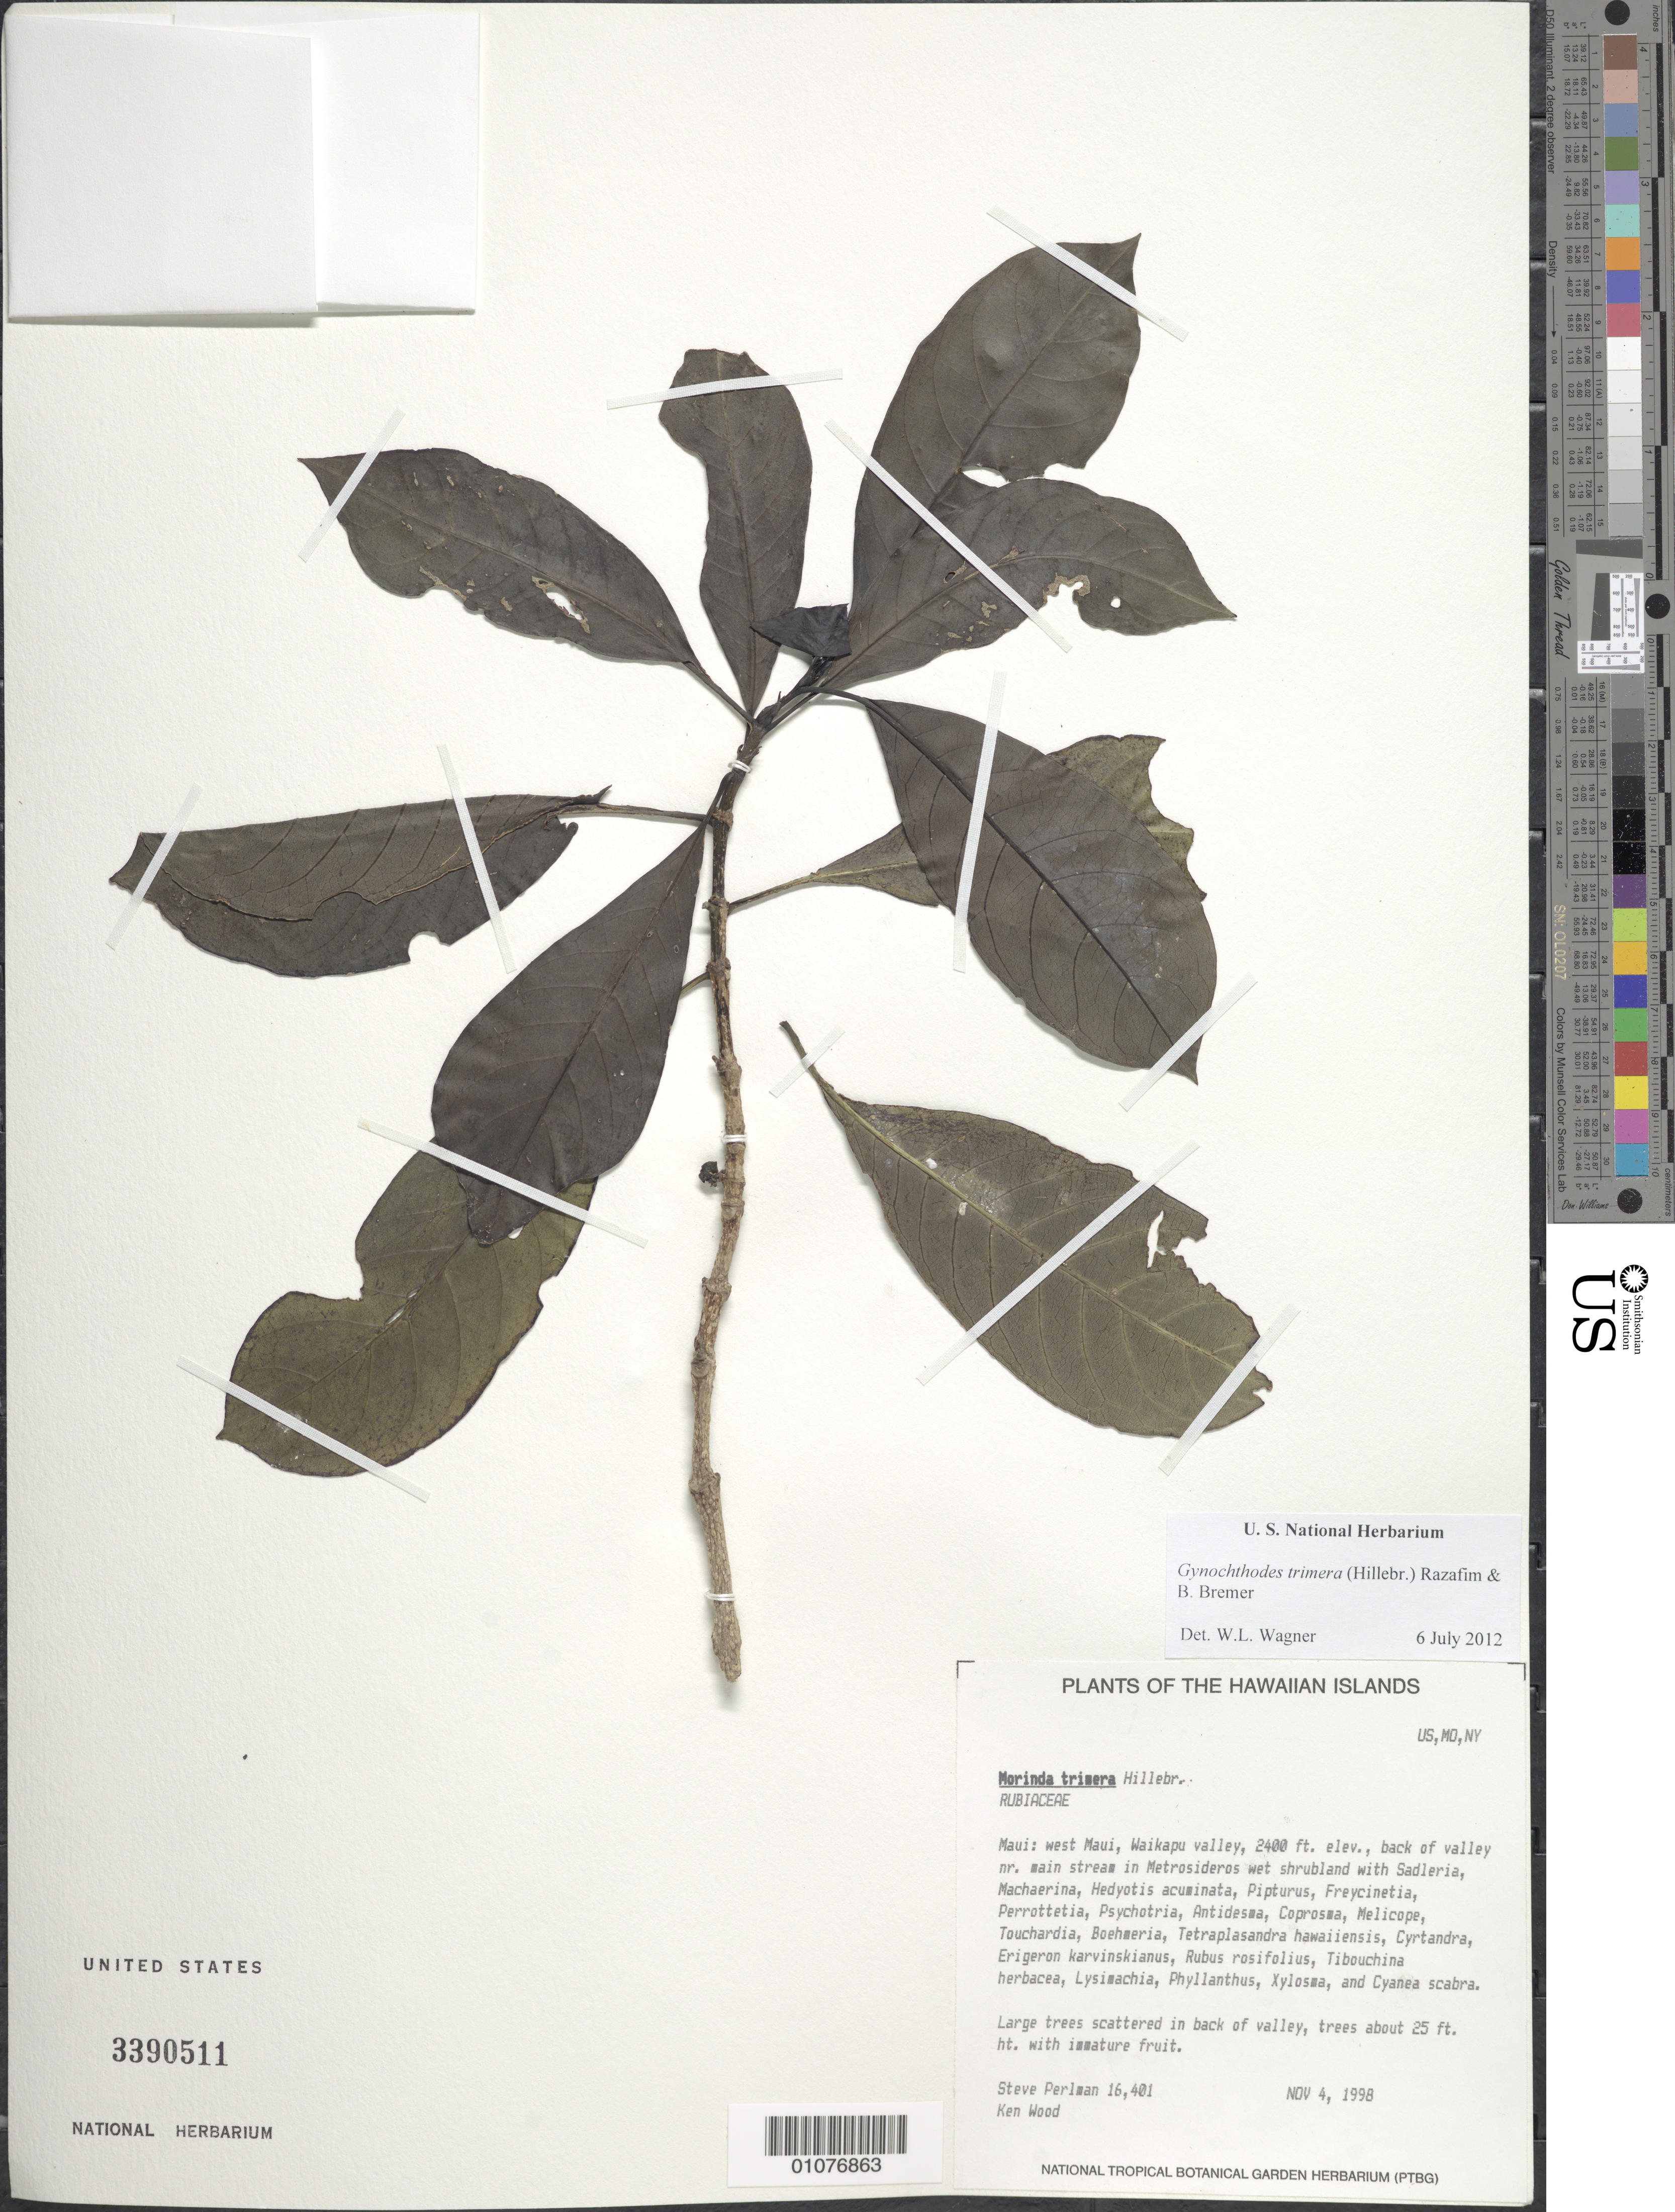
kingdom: Plantae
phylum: Tracheophyta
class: Magnoliopsida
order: Gentianales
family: Rubiaceae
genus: Gynochthodes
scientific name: Gynochthodes trimera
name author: (Hillebr.) Razafim. & B. Bremer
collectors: S. P. Perlman & K. R. Wood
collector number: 16,401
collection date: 1998-11-04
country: United States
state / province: Hawaii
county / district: Maui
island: Maui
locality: W Maui, Waikapu valley, back of valley near main stream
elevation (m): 732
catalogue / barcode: US 3390511